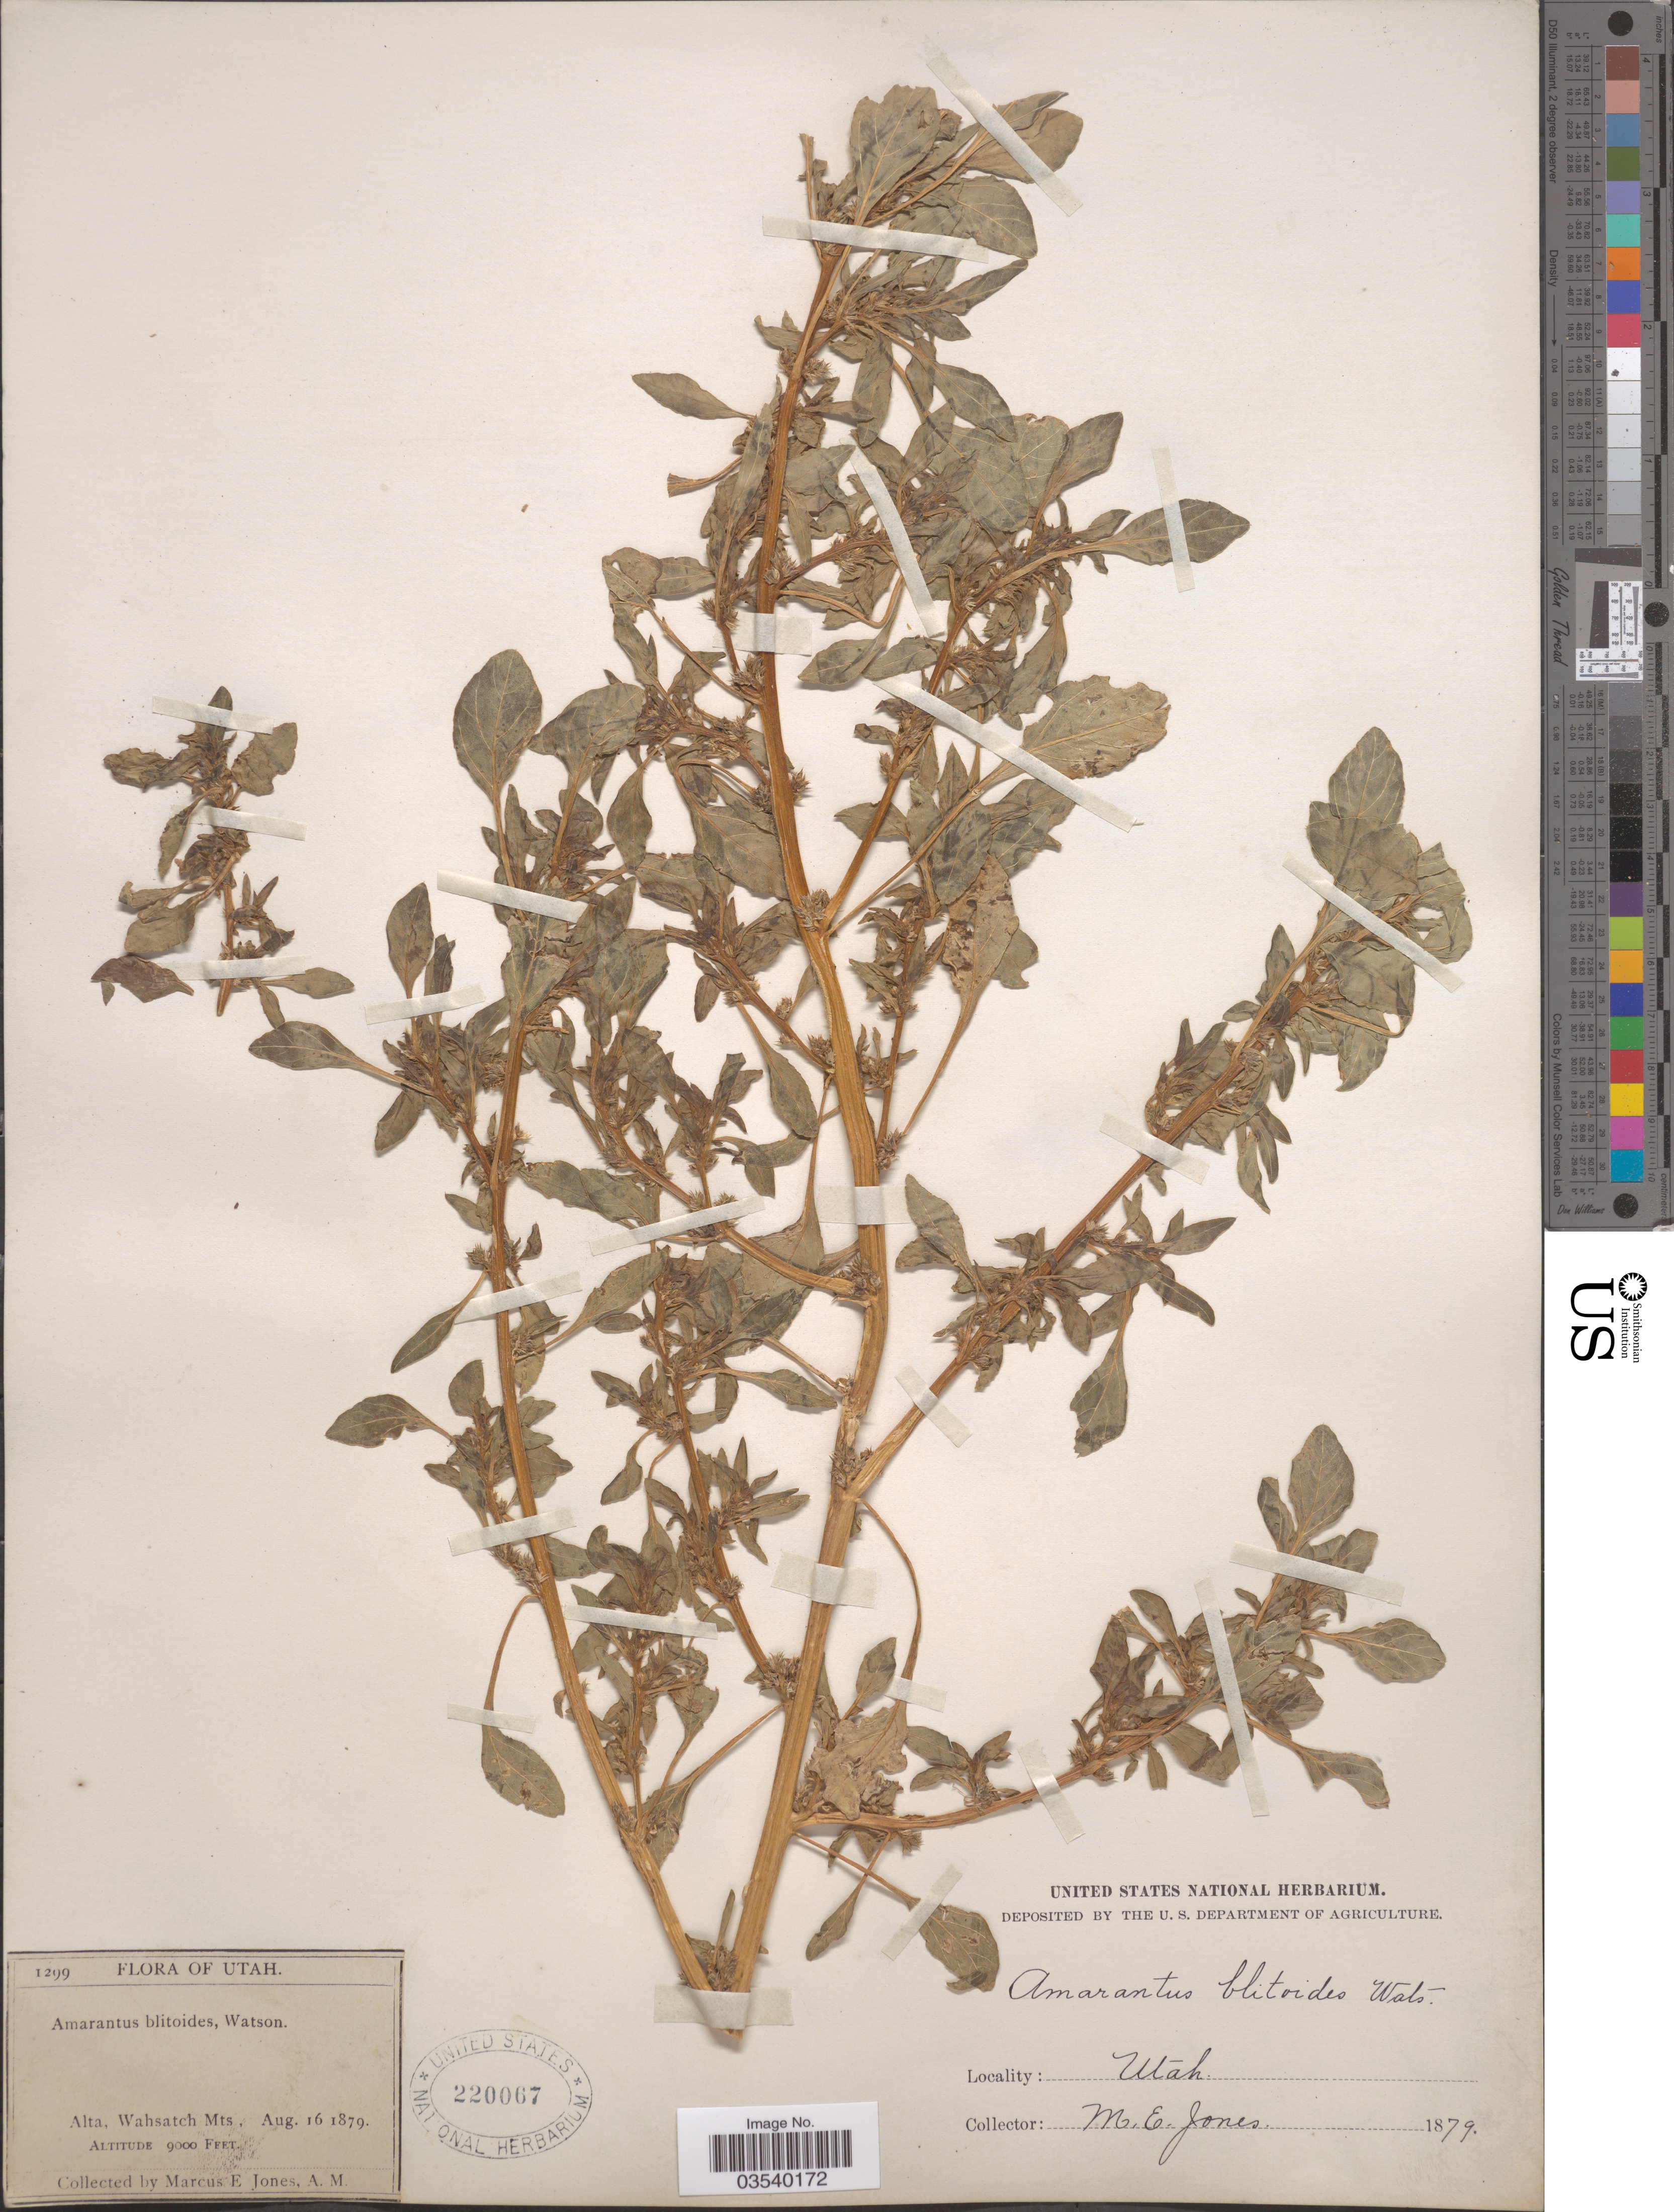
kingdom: Plantae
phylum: Tracheophyta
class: Magnoliopsida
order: Caryophyllales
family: Amaranthaceae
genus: Amaranthus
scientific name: Amaranthus blitoides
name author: S. Watson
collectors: M. E. Jones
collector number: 1299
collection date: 1879-08-16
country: United States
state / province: Utah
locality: Alta, Wahsatch Mts.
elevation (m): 2743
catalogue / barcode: US 220067